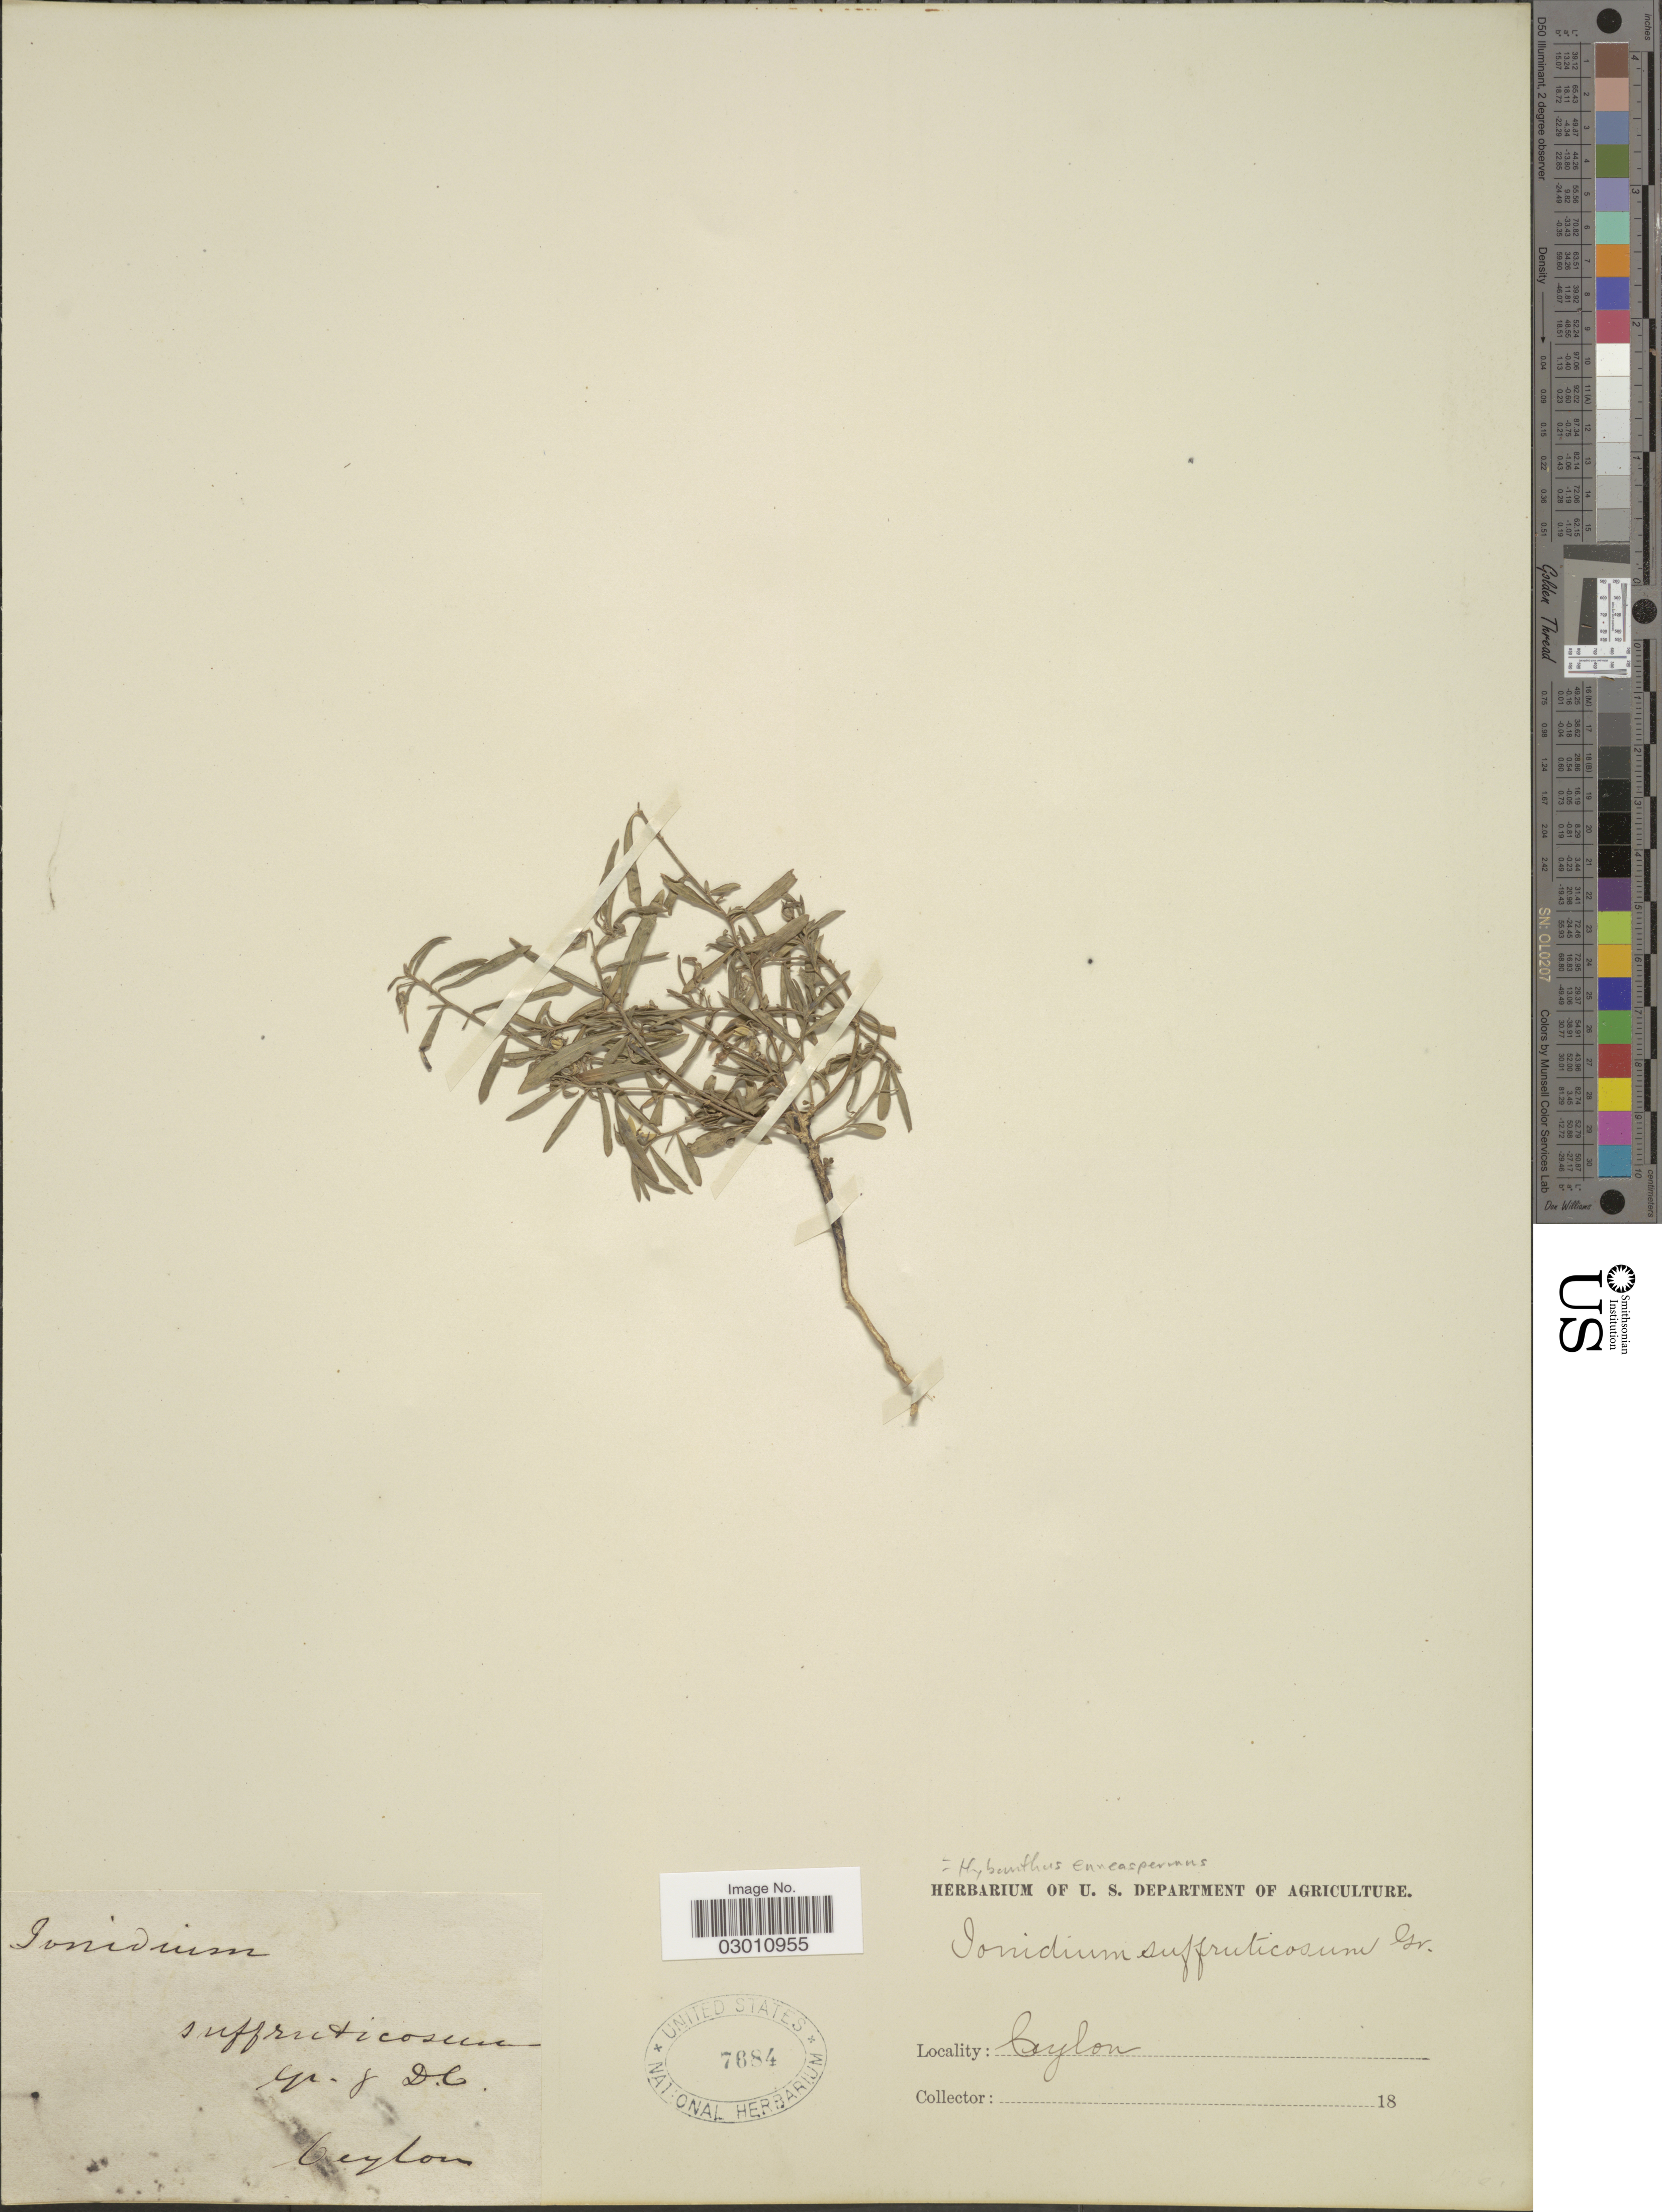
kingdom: Plantae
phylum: Tracheophyta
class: Magnoliopsida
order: Malpighiales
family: Violaceae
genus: Pigea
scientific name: Pigea enneasperma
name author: (L.) P.I. Forst.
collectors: Facchini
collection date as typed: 18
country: Sri Lanka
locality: Ceylon.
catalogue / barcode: US 7684